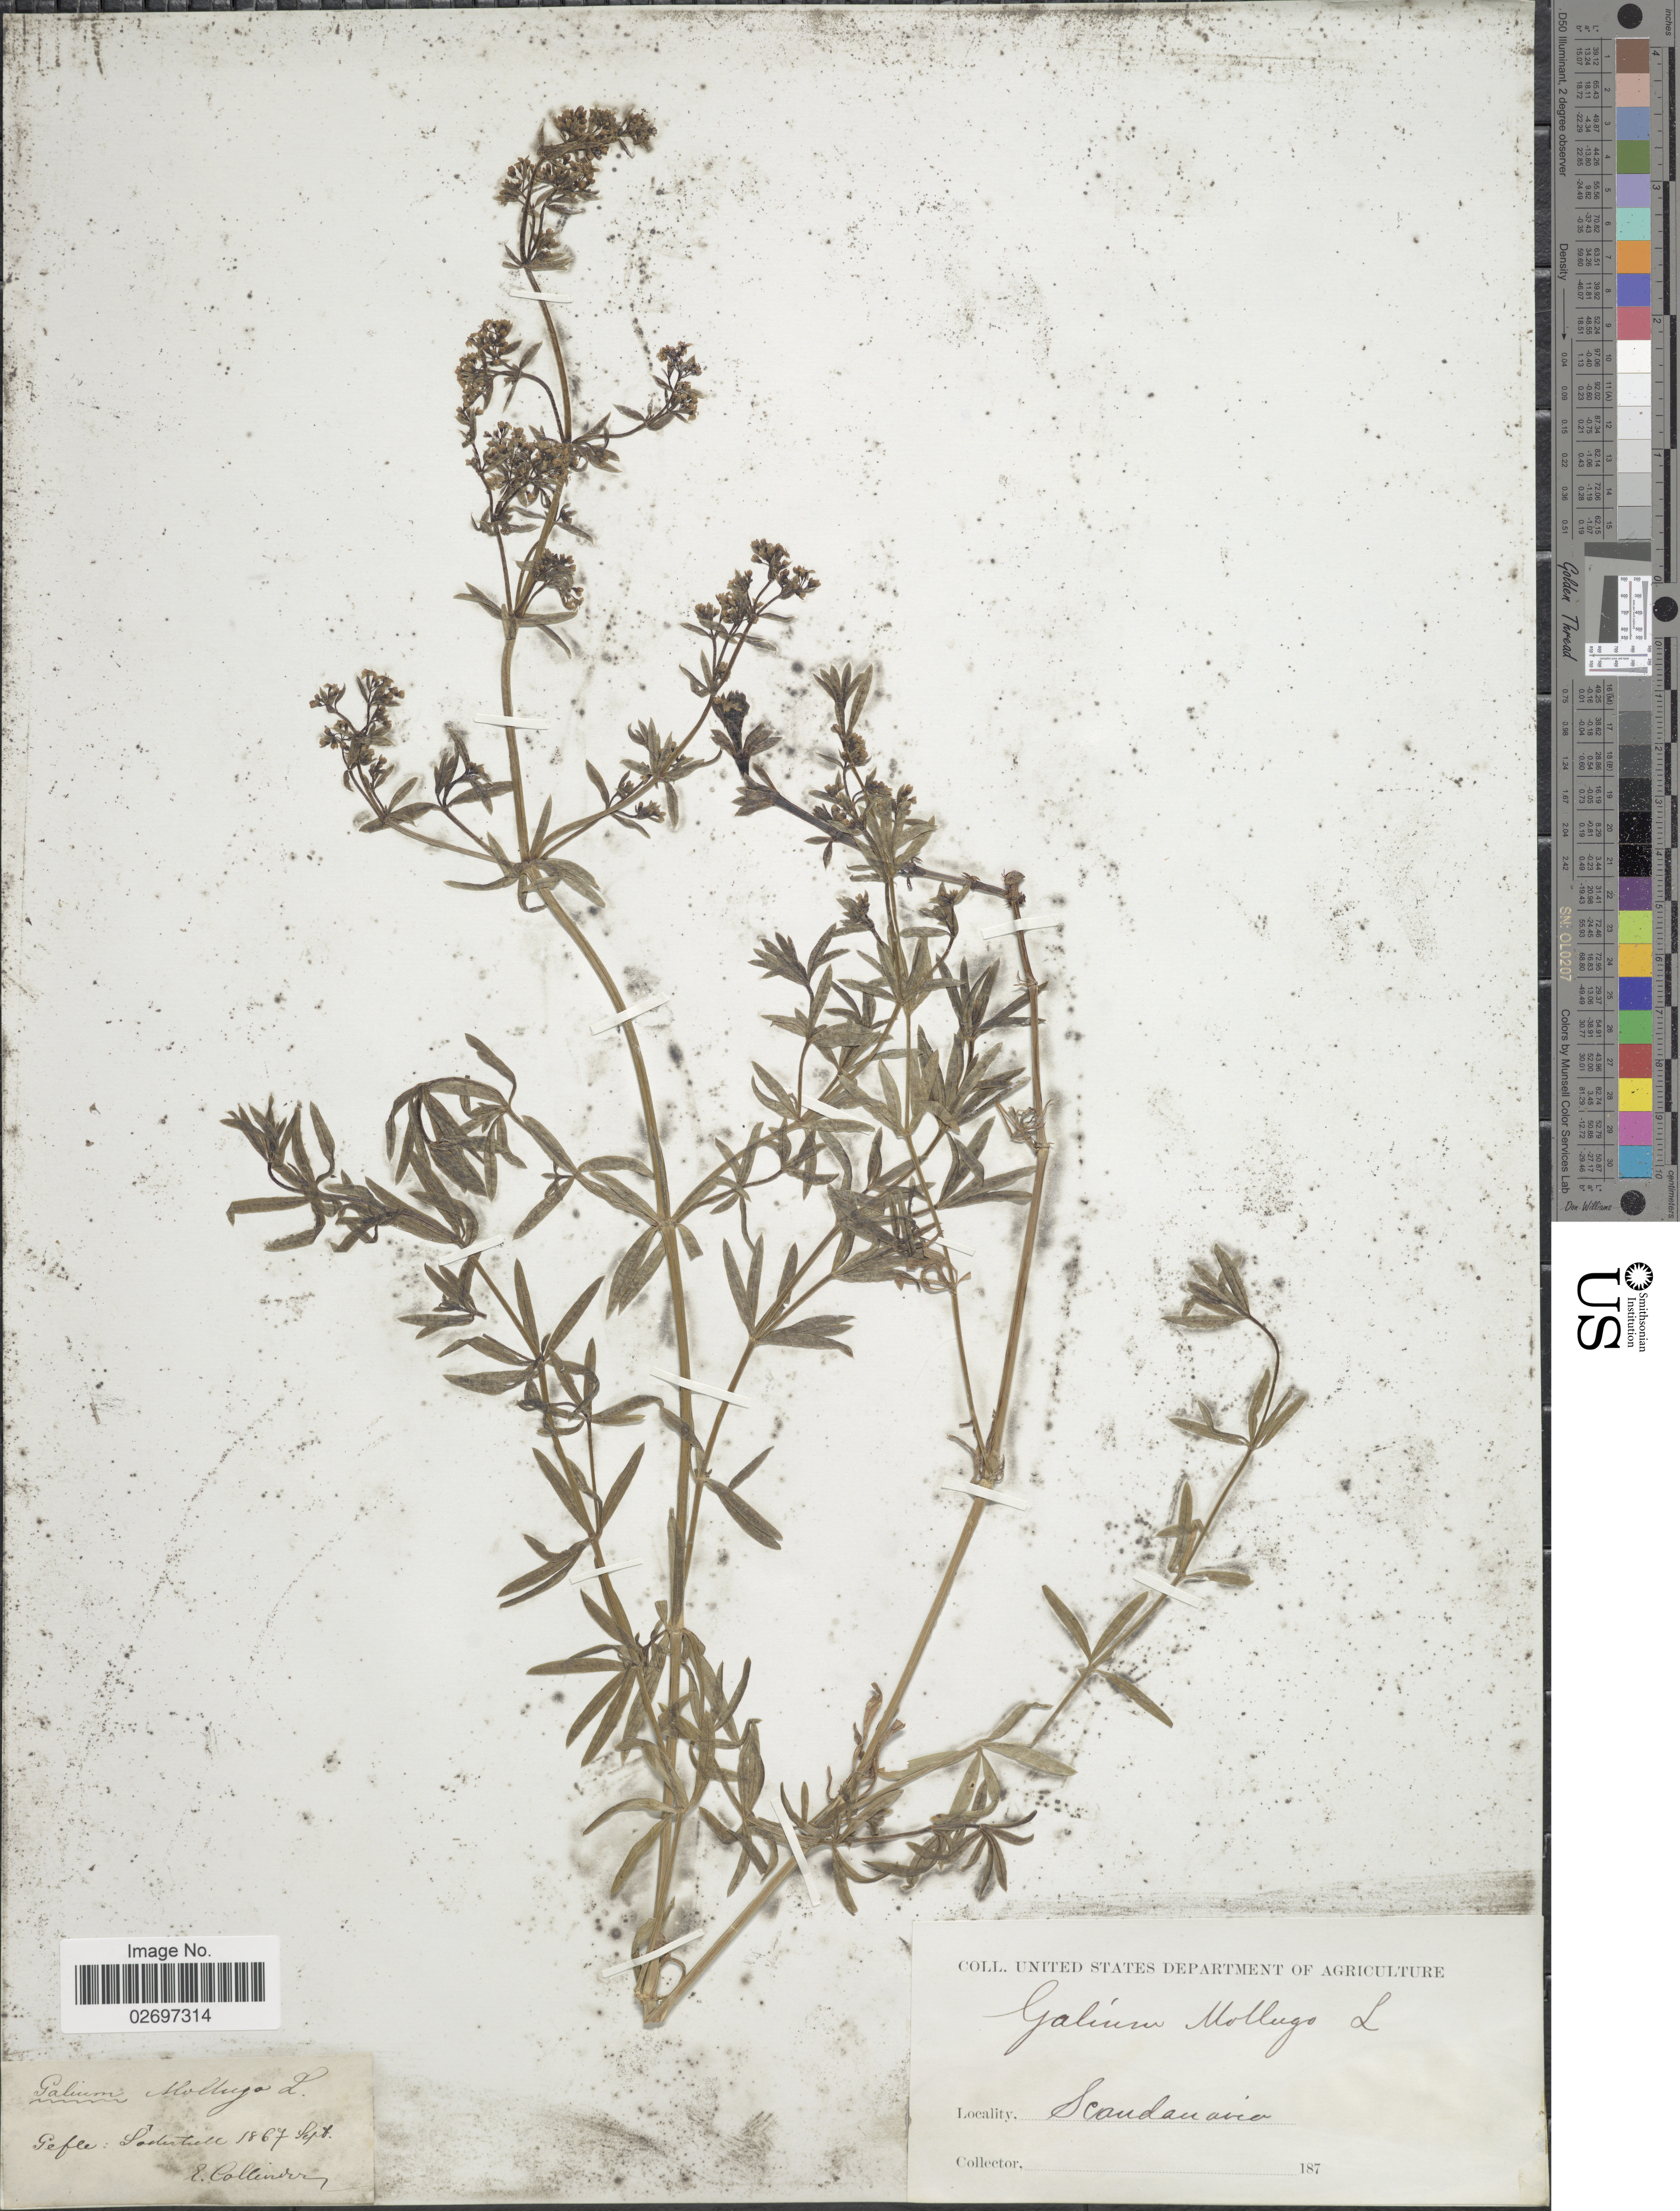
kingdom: Plantae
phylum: Tracheophyta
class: Magnoliopsida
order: Gentianales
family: Rubiaceae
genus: Galium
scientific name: Galium mollugo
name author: L.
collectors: E. Collinder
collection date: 1867-09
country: Sweden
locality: Scandanavia. Gefle: Södertull.